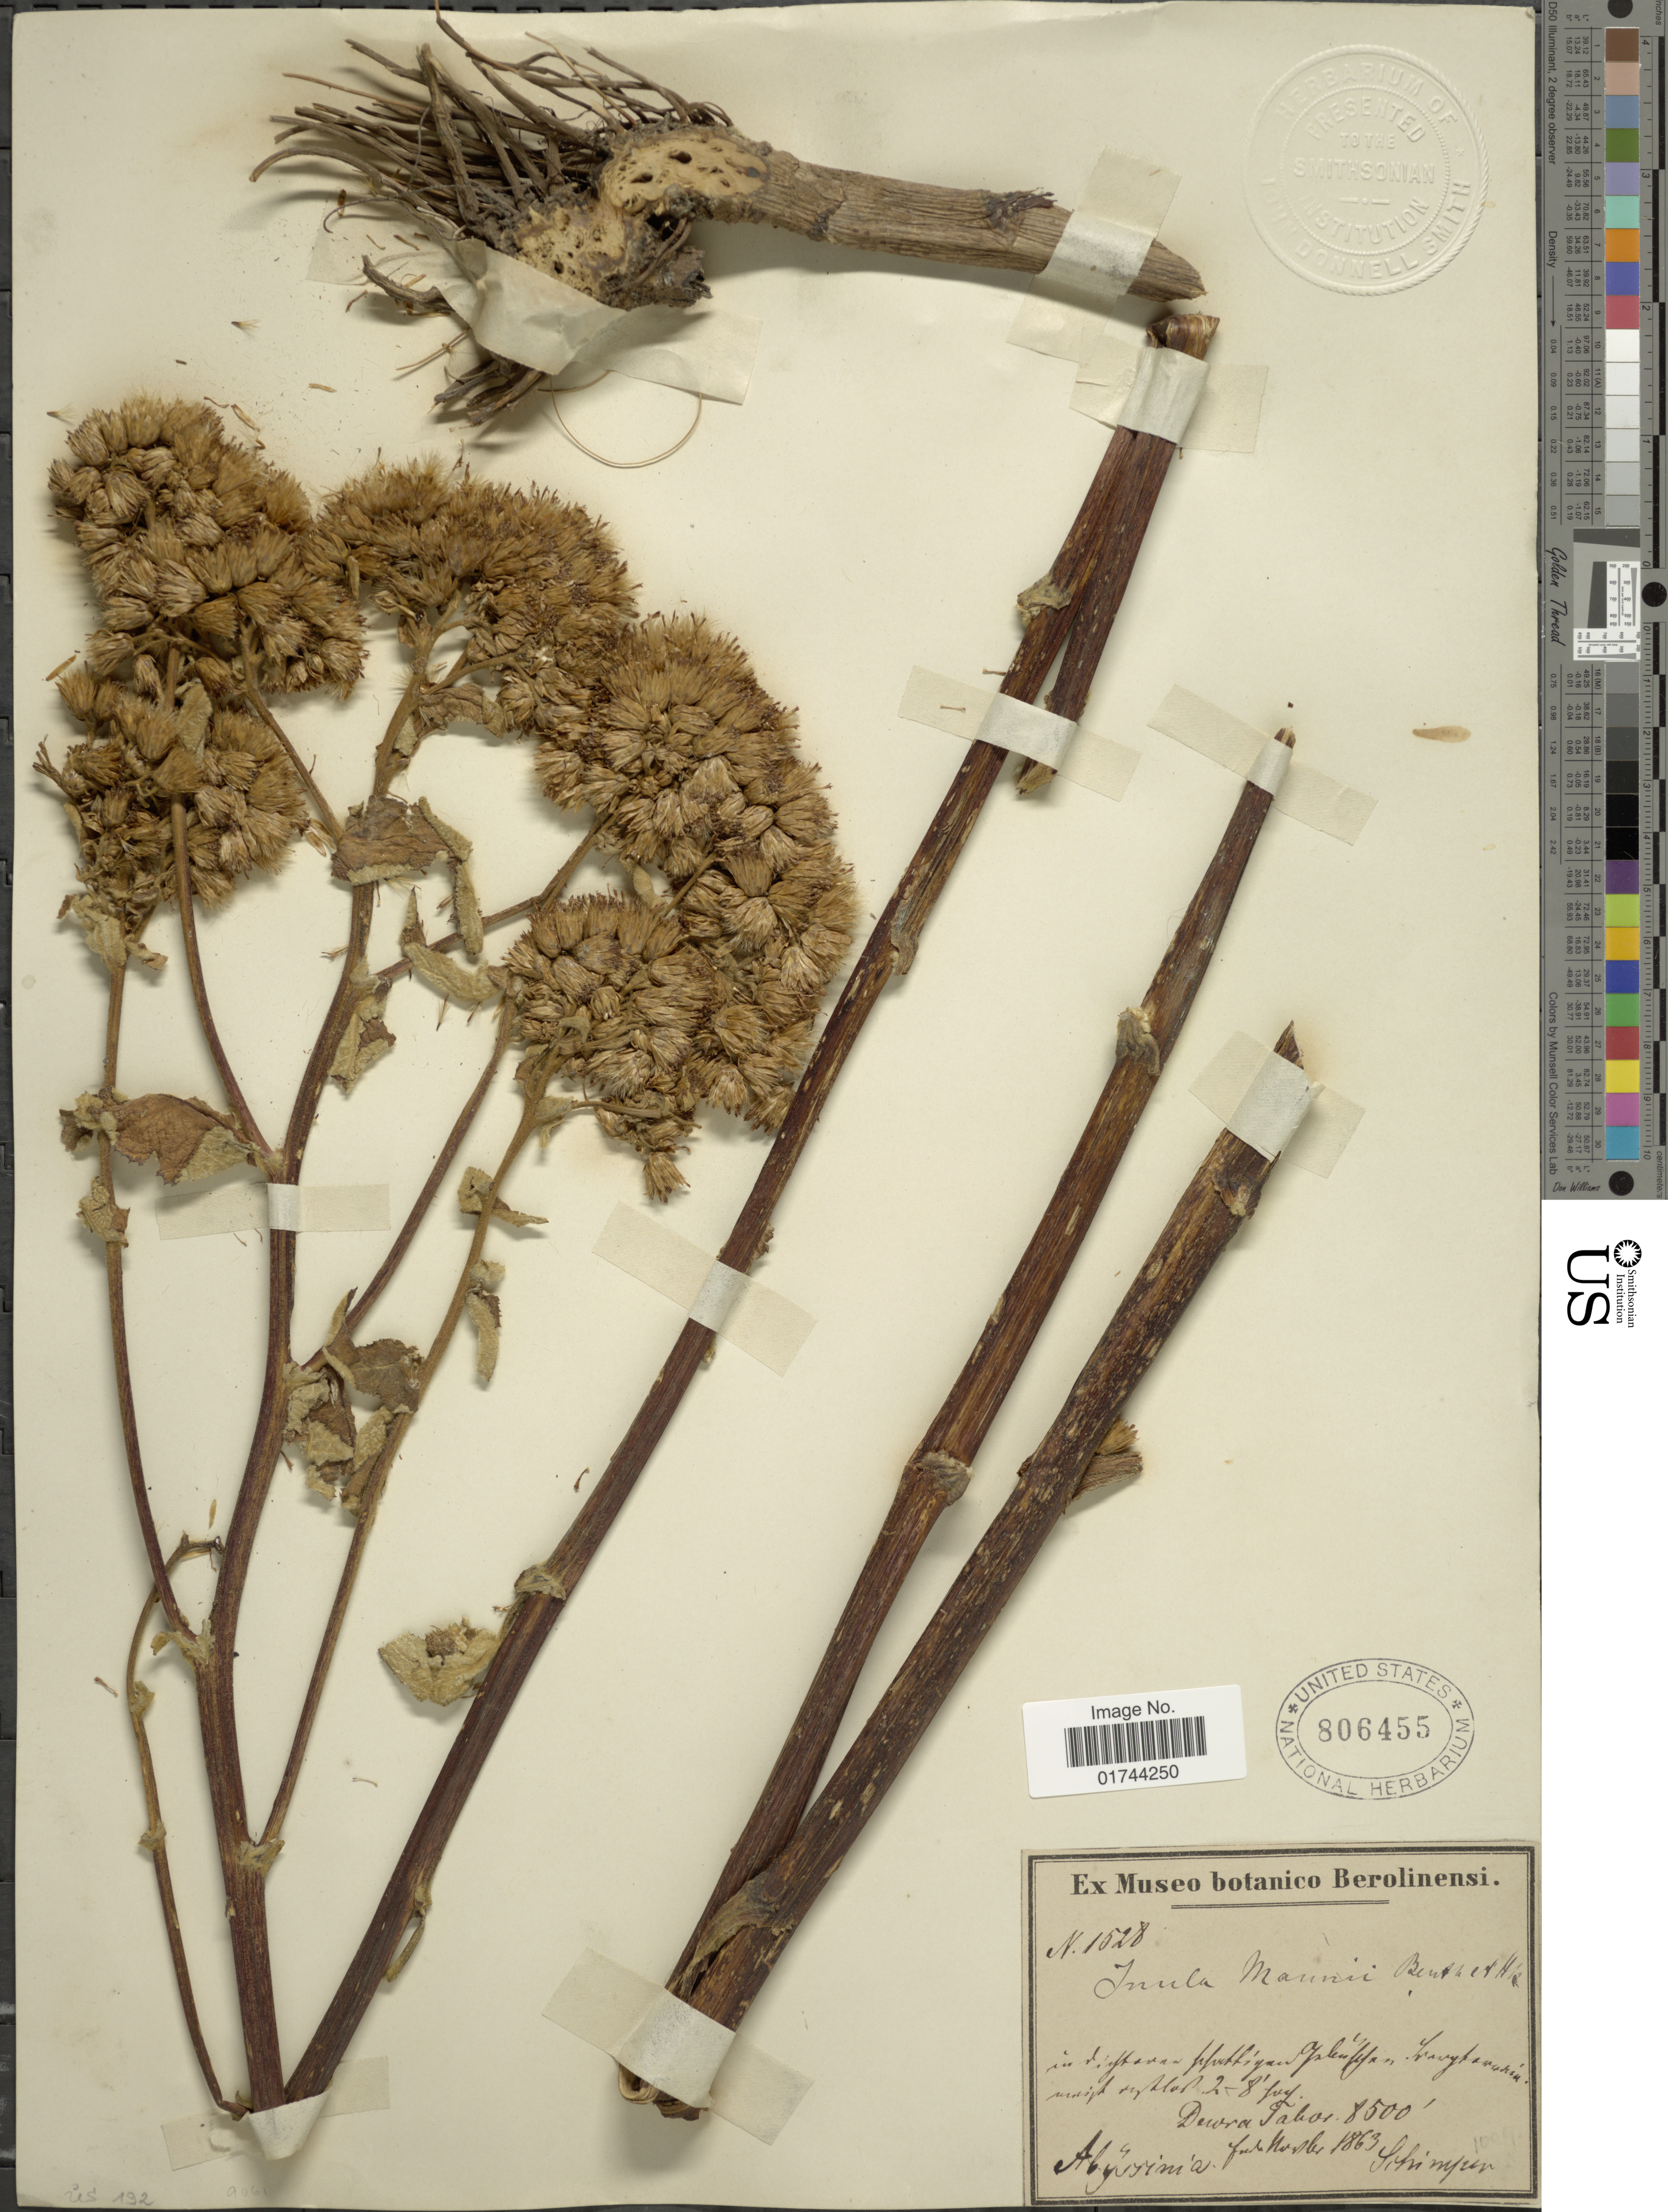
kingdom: Plantae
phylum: Tracheophyta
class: Magnoliopsida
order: Asterales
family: Asteraceae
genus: Inula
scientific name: Inula mannii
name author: (Hook. f.) Oliv. & Hiern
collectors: -. Schimper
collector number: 1528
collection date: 1863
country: Eritrea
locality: Abyssinia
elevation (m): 2591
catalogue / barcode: US 806455